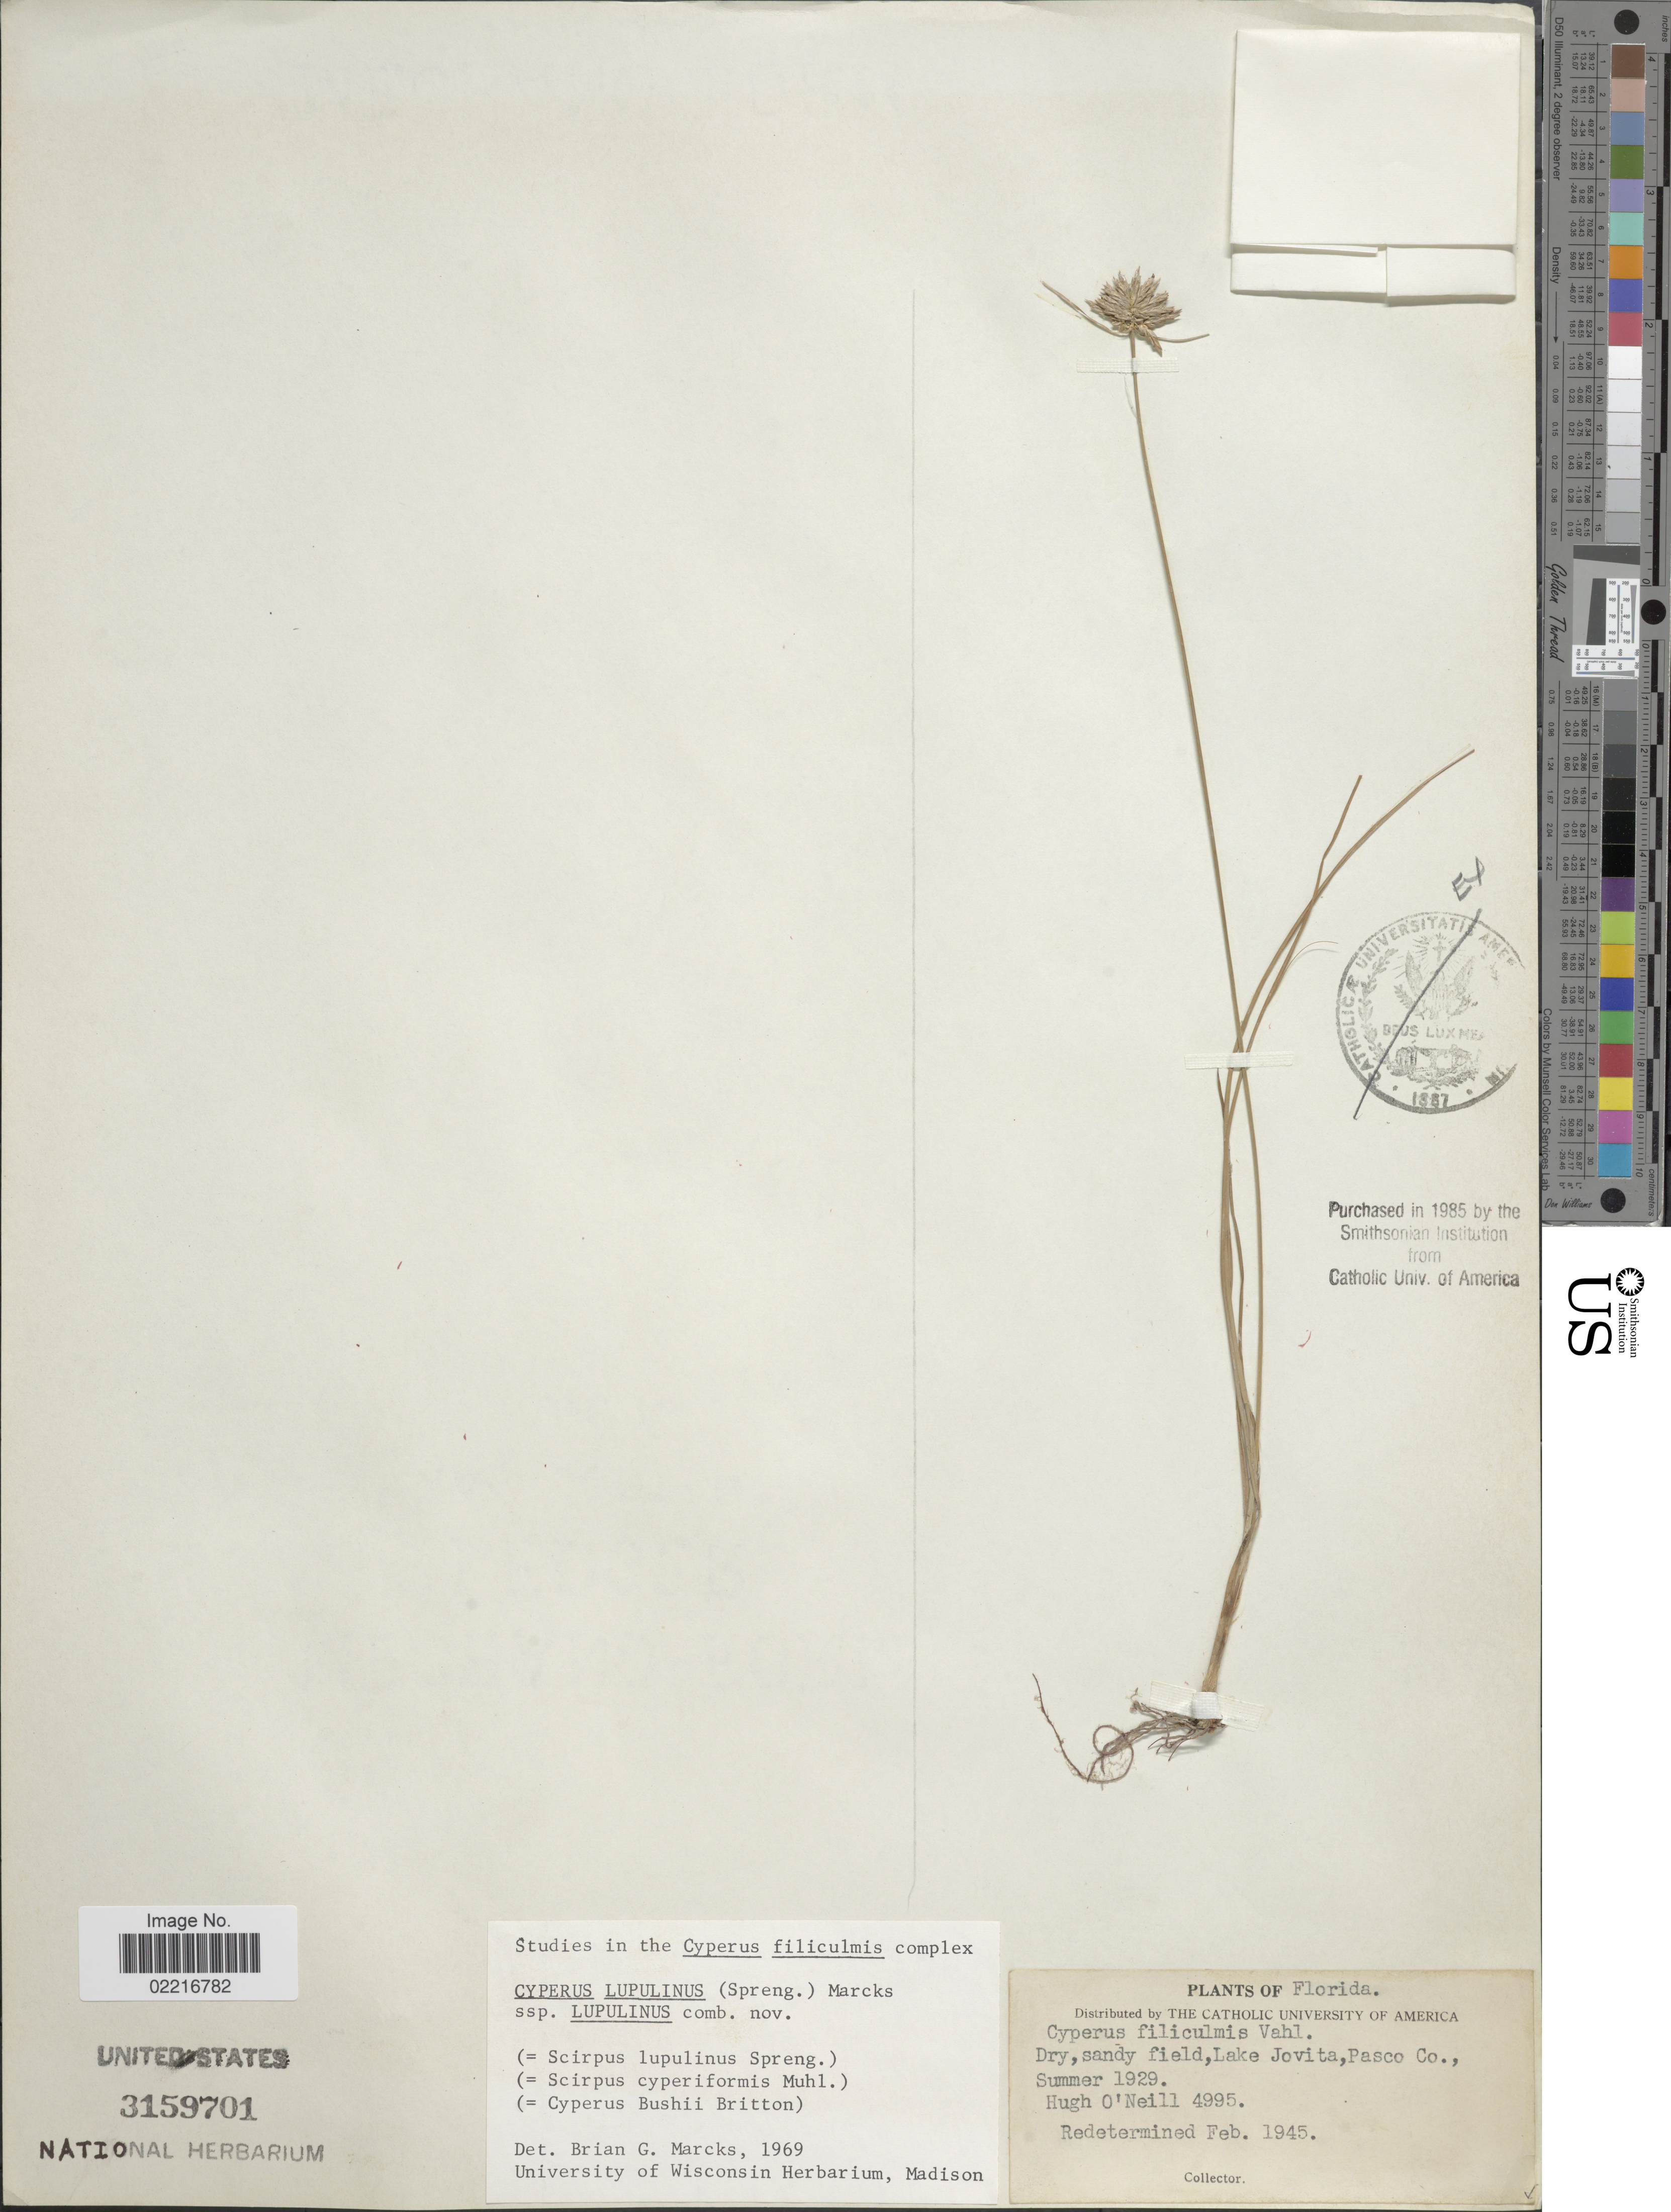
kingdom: Plantae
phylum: Tracheophyta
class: Liliopsida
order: Poales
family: Cyperaceae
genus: Cyperus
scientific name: Cyperus lupulinus subsp. lupulinus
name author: (Spreng.) Marcks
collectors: H. O'Neill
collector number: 4995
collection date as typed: summer 1929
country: United States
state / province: Florida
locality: Lake Jovita, Pasco Co.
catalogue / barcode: US 3159701